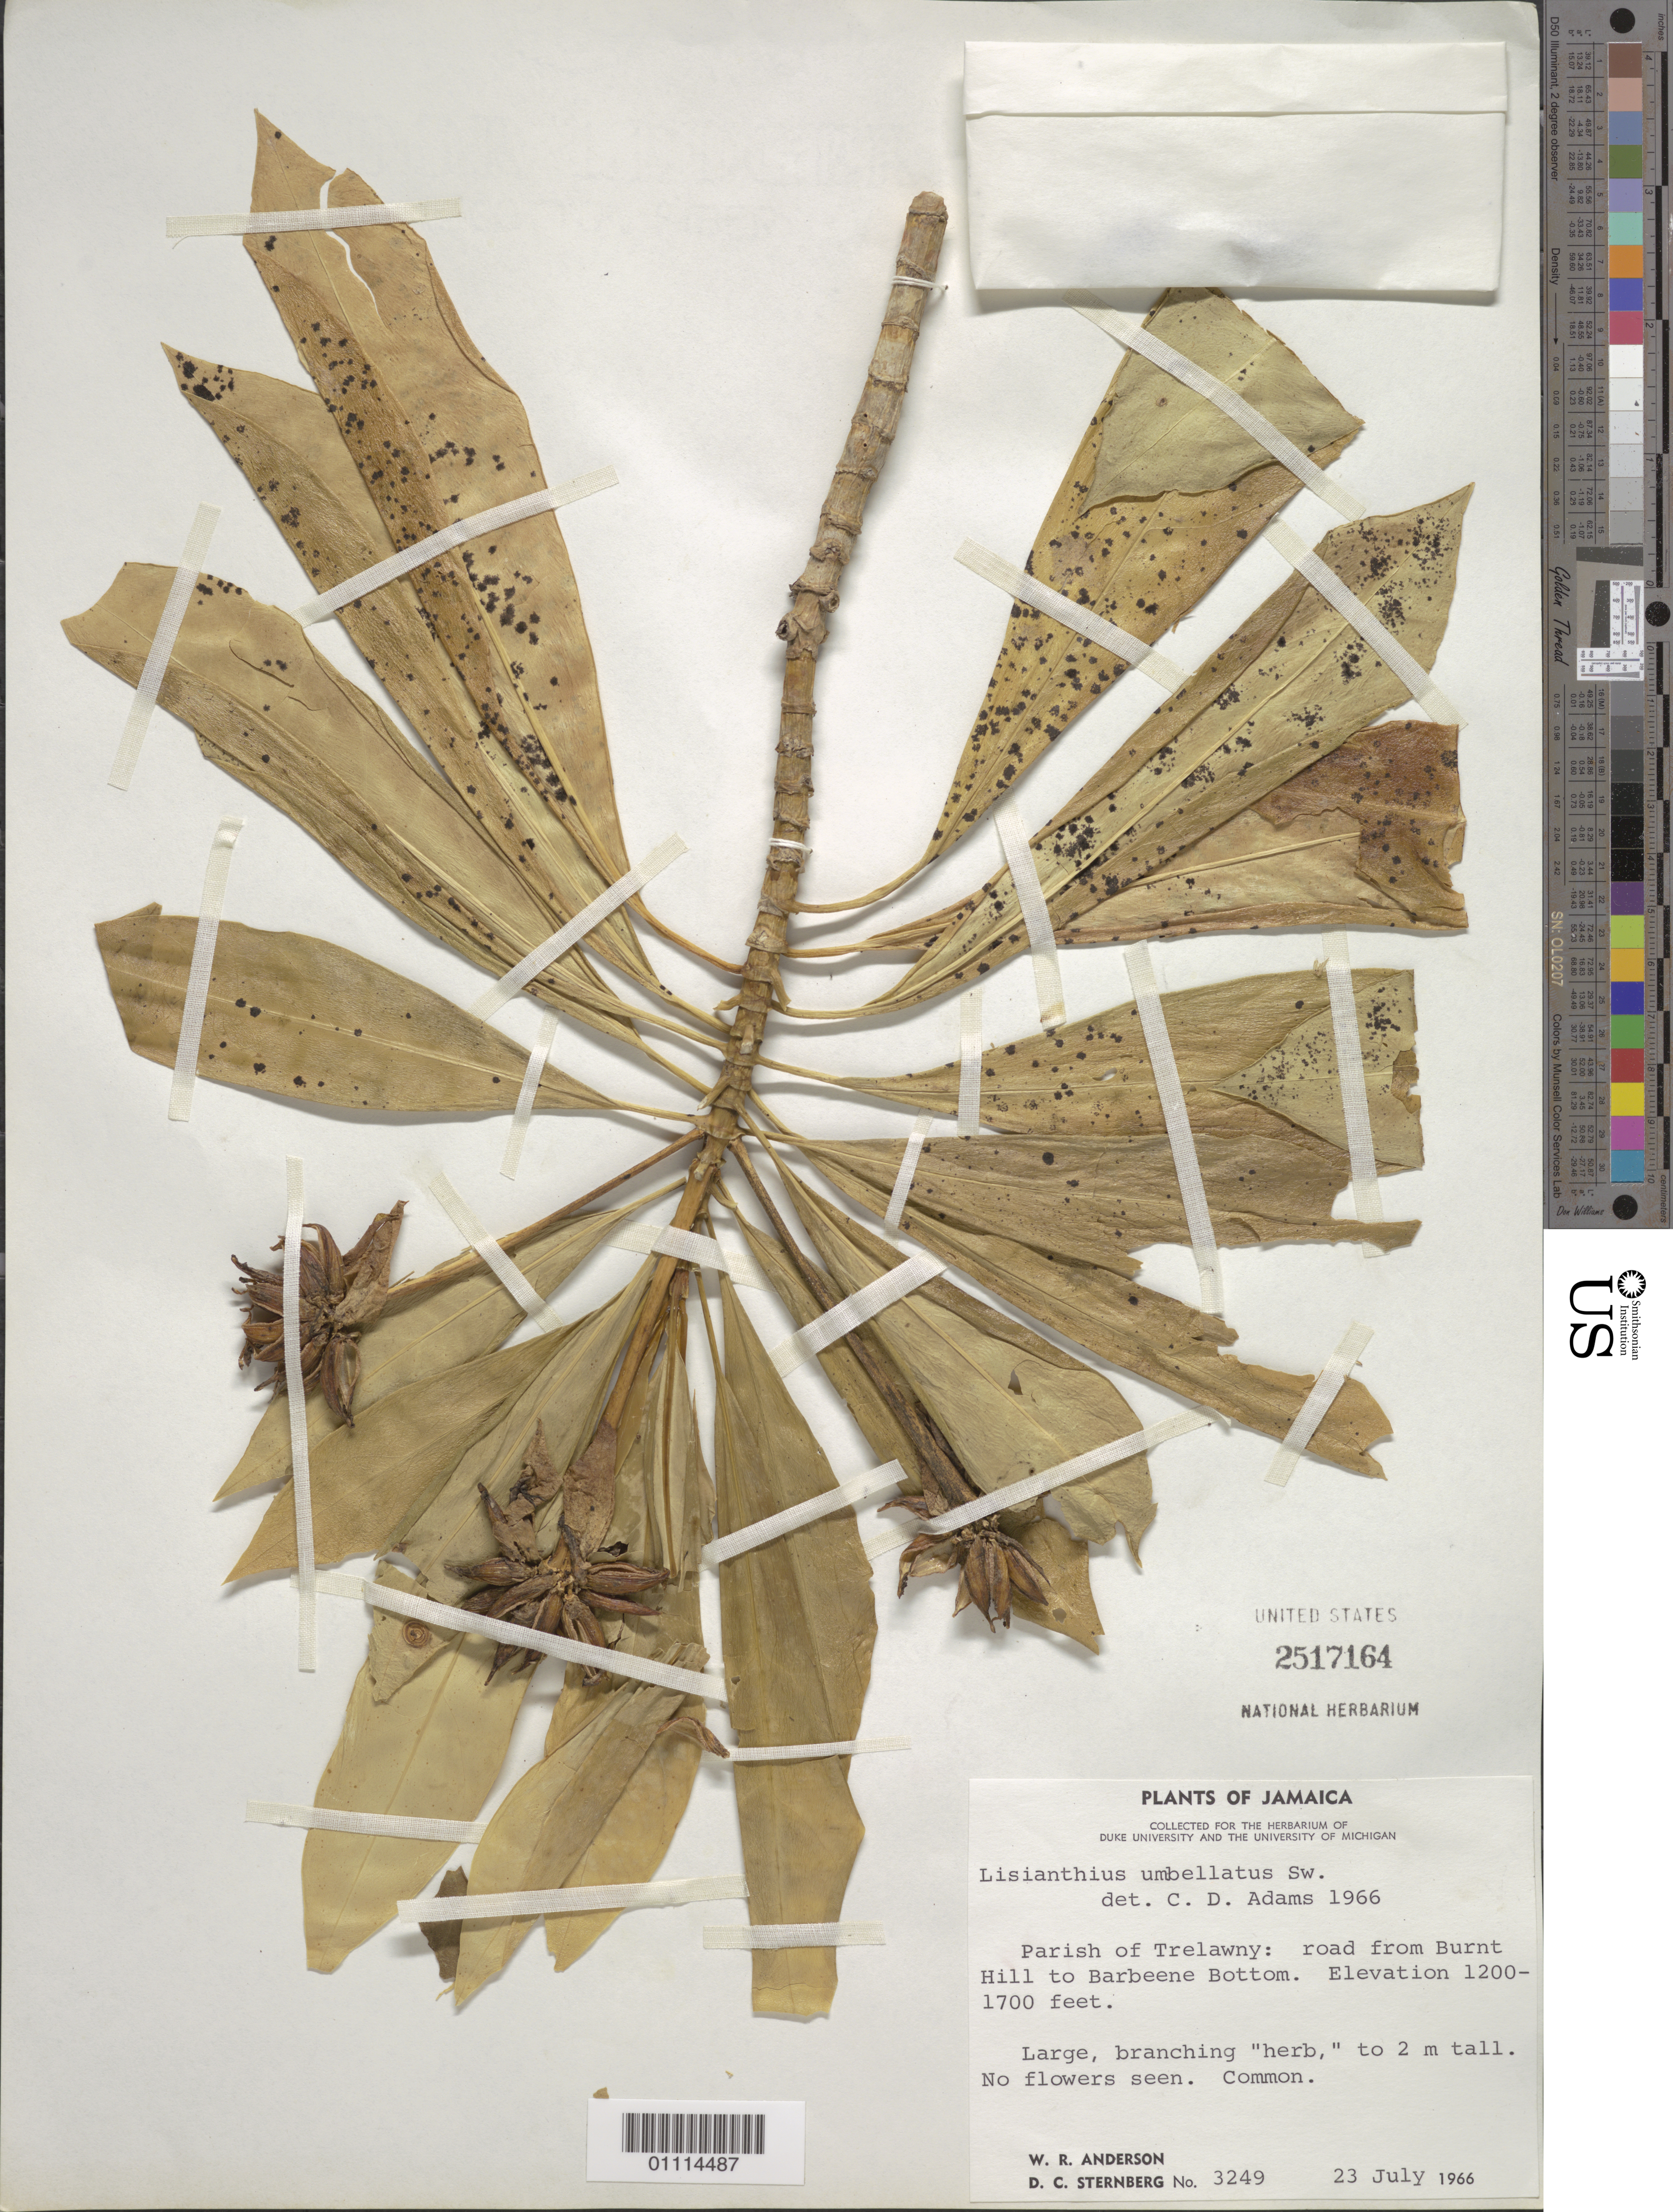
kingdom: Plantae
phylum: Tracheophyta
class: Magnoliopsida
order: Gentianales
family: Gentianaceae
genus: Lisianthius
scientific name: Lisianthius umbellatus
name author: Sw.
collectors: W. R. Anderson & D. Sternberg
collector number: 3249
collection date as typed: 23 Jul 1966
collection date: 1966-07-23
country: Jamaica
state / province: Trelawny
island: Jamaica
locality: Road from Burnt Hillt to Barbeene Bottom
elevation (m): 366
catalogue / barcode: US 2517164